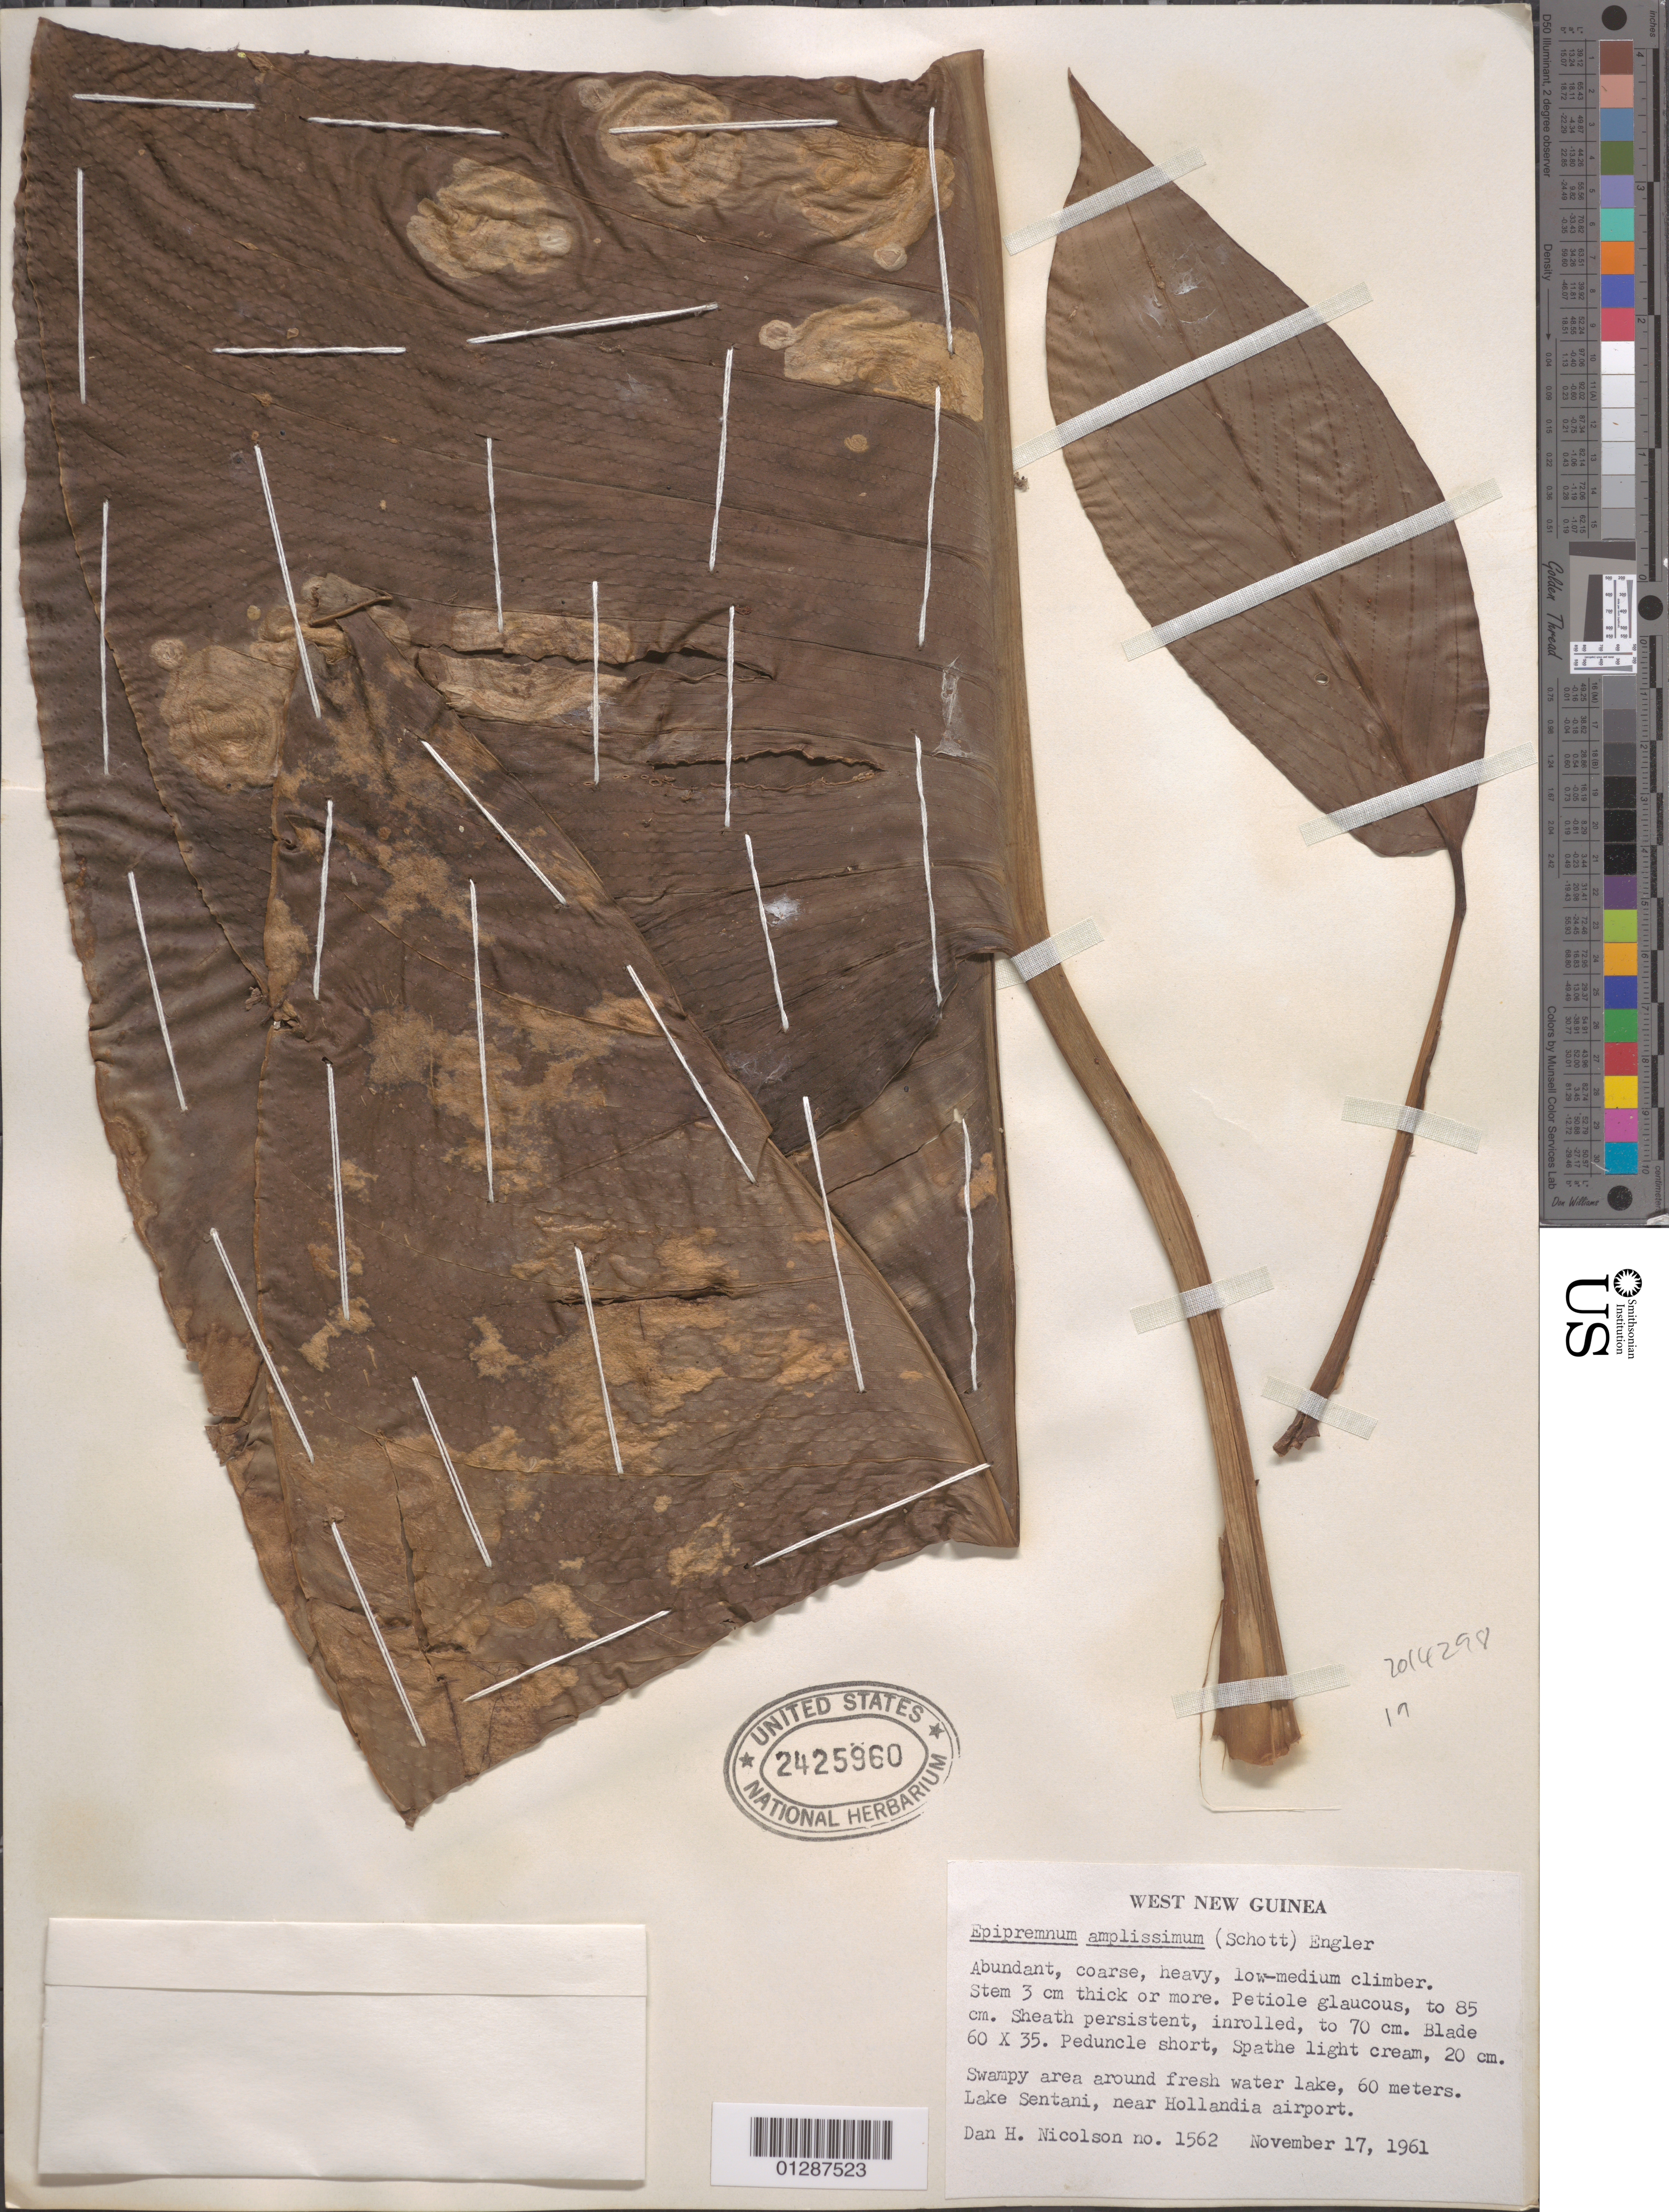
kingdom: Plantae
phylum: Tracheophyta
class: Liliopsida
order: Alismatales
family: Araceae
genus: Epipremnum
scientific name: Epipremnum amplissimum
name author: (Schott) Engl.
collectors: D. H. Nicolson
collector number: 1562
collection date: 1961-11-17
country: Indonesia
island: New Guinea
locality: West New Guinea. Lake Sentani, near Hollandia airport.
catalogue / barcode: US 2425960